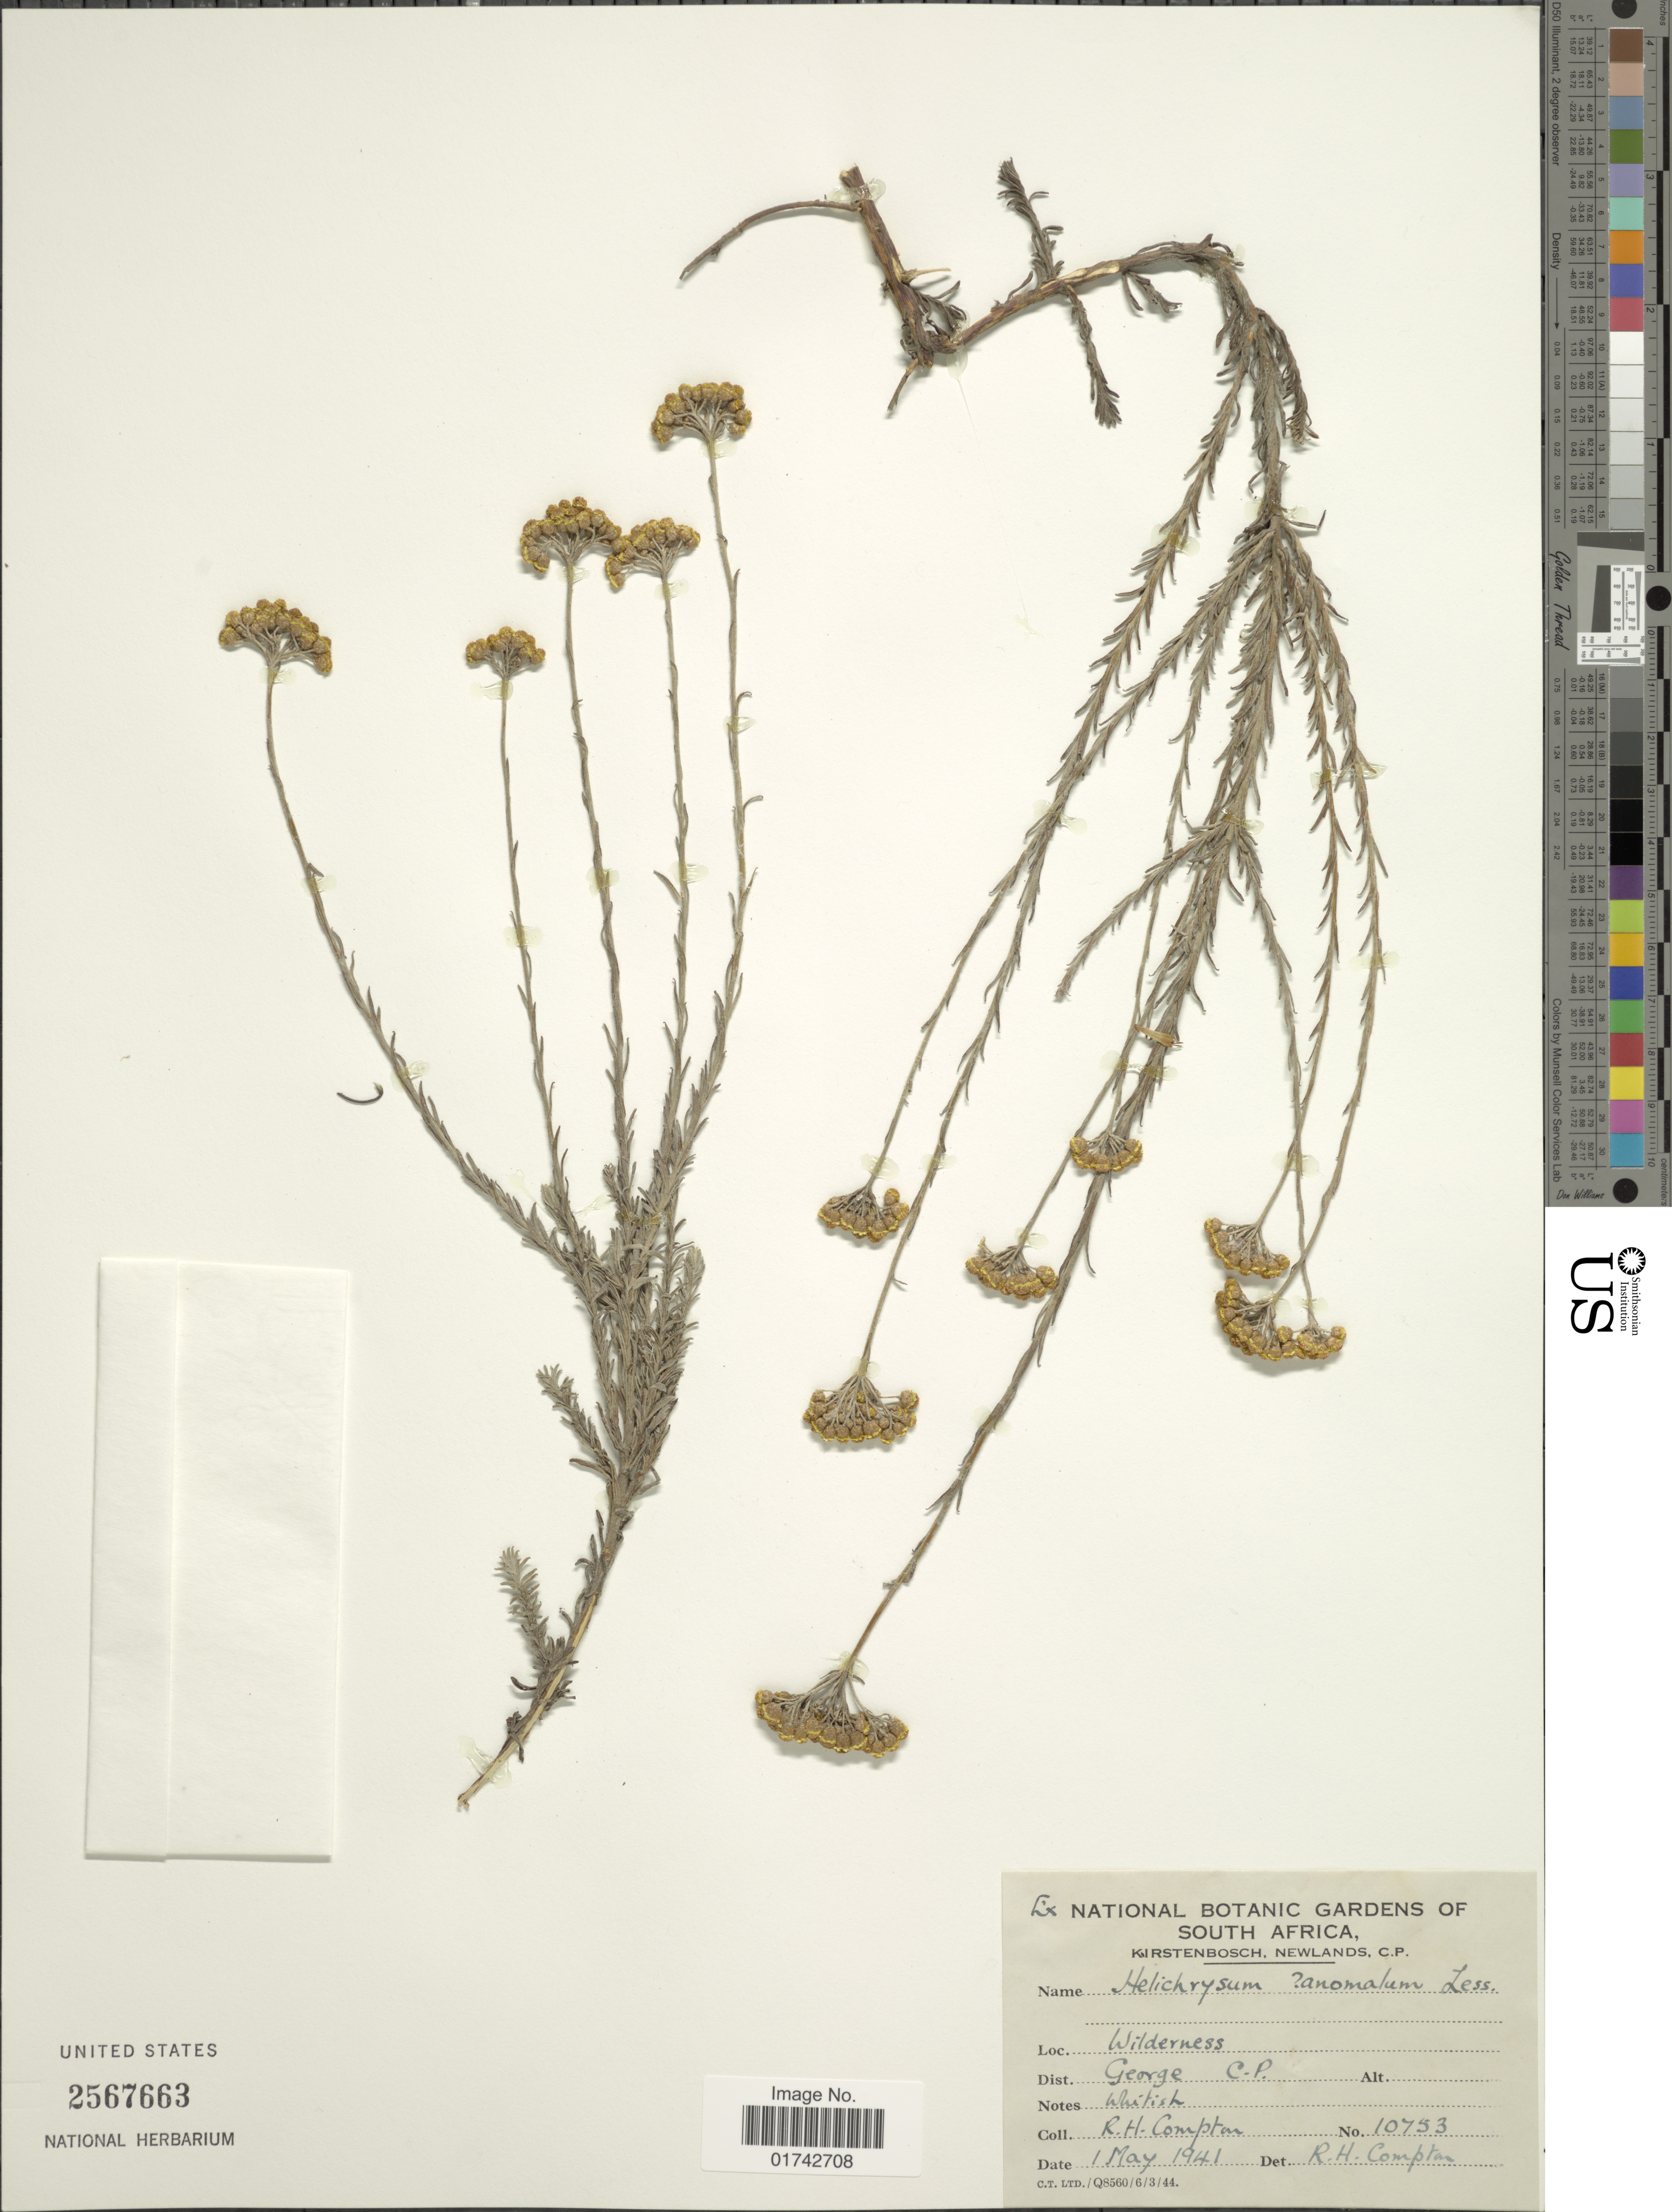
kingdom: Plantae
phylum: Tracheophyta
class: Magnoliopsida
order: Asterales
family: Asteraceae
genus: Helichrysum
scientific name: Helichrysum anomalum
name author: Less.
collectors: R. H. Compton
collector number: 10753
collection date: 1941-05-01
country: South Africa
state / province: Western Cape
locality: Wilderness. Dist. George C.P.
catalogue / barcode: US 2567663